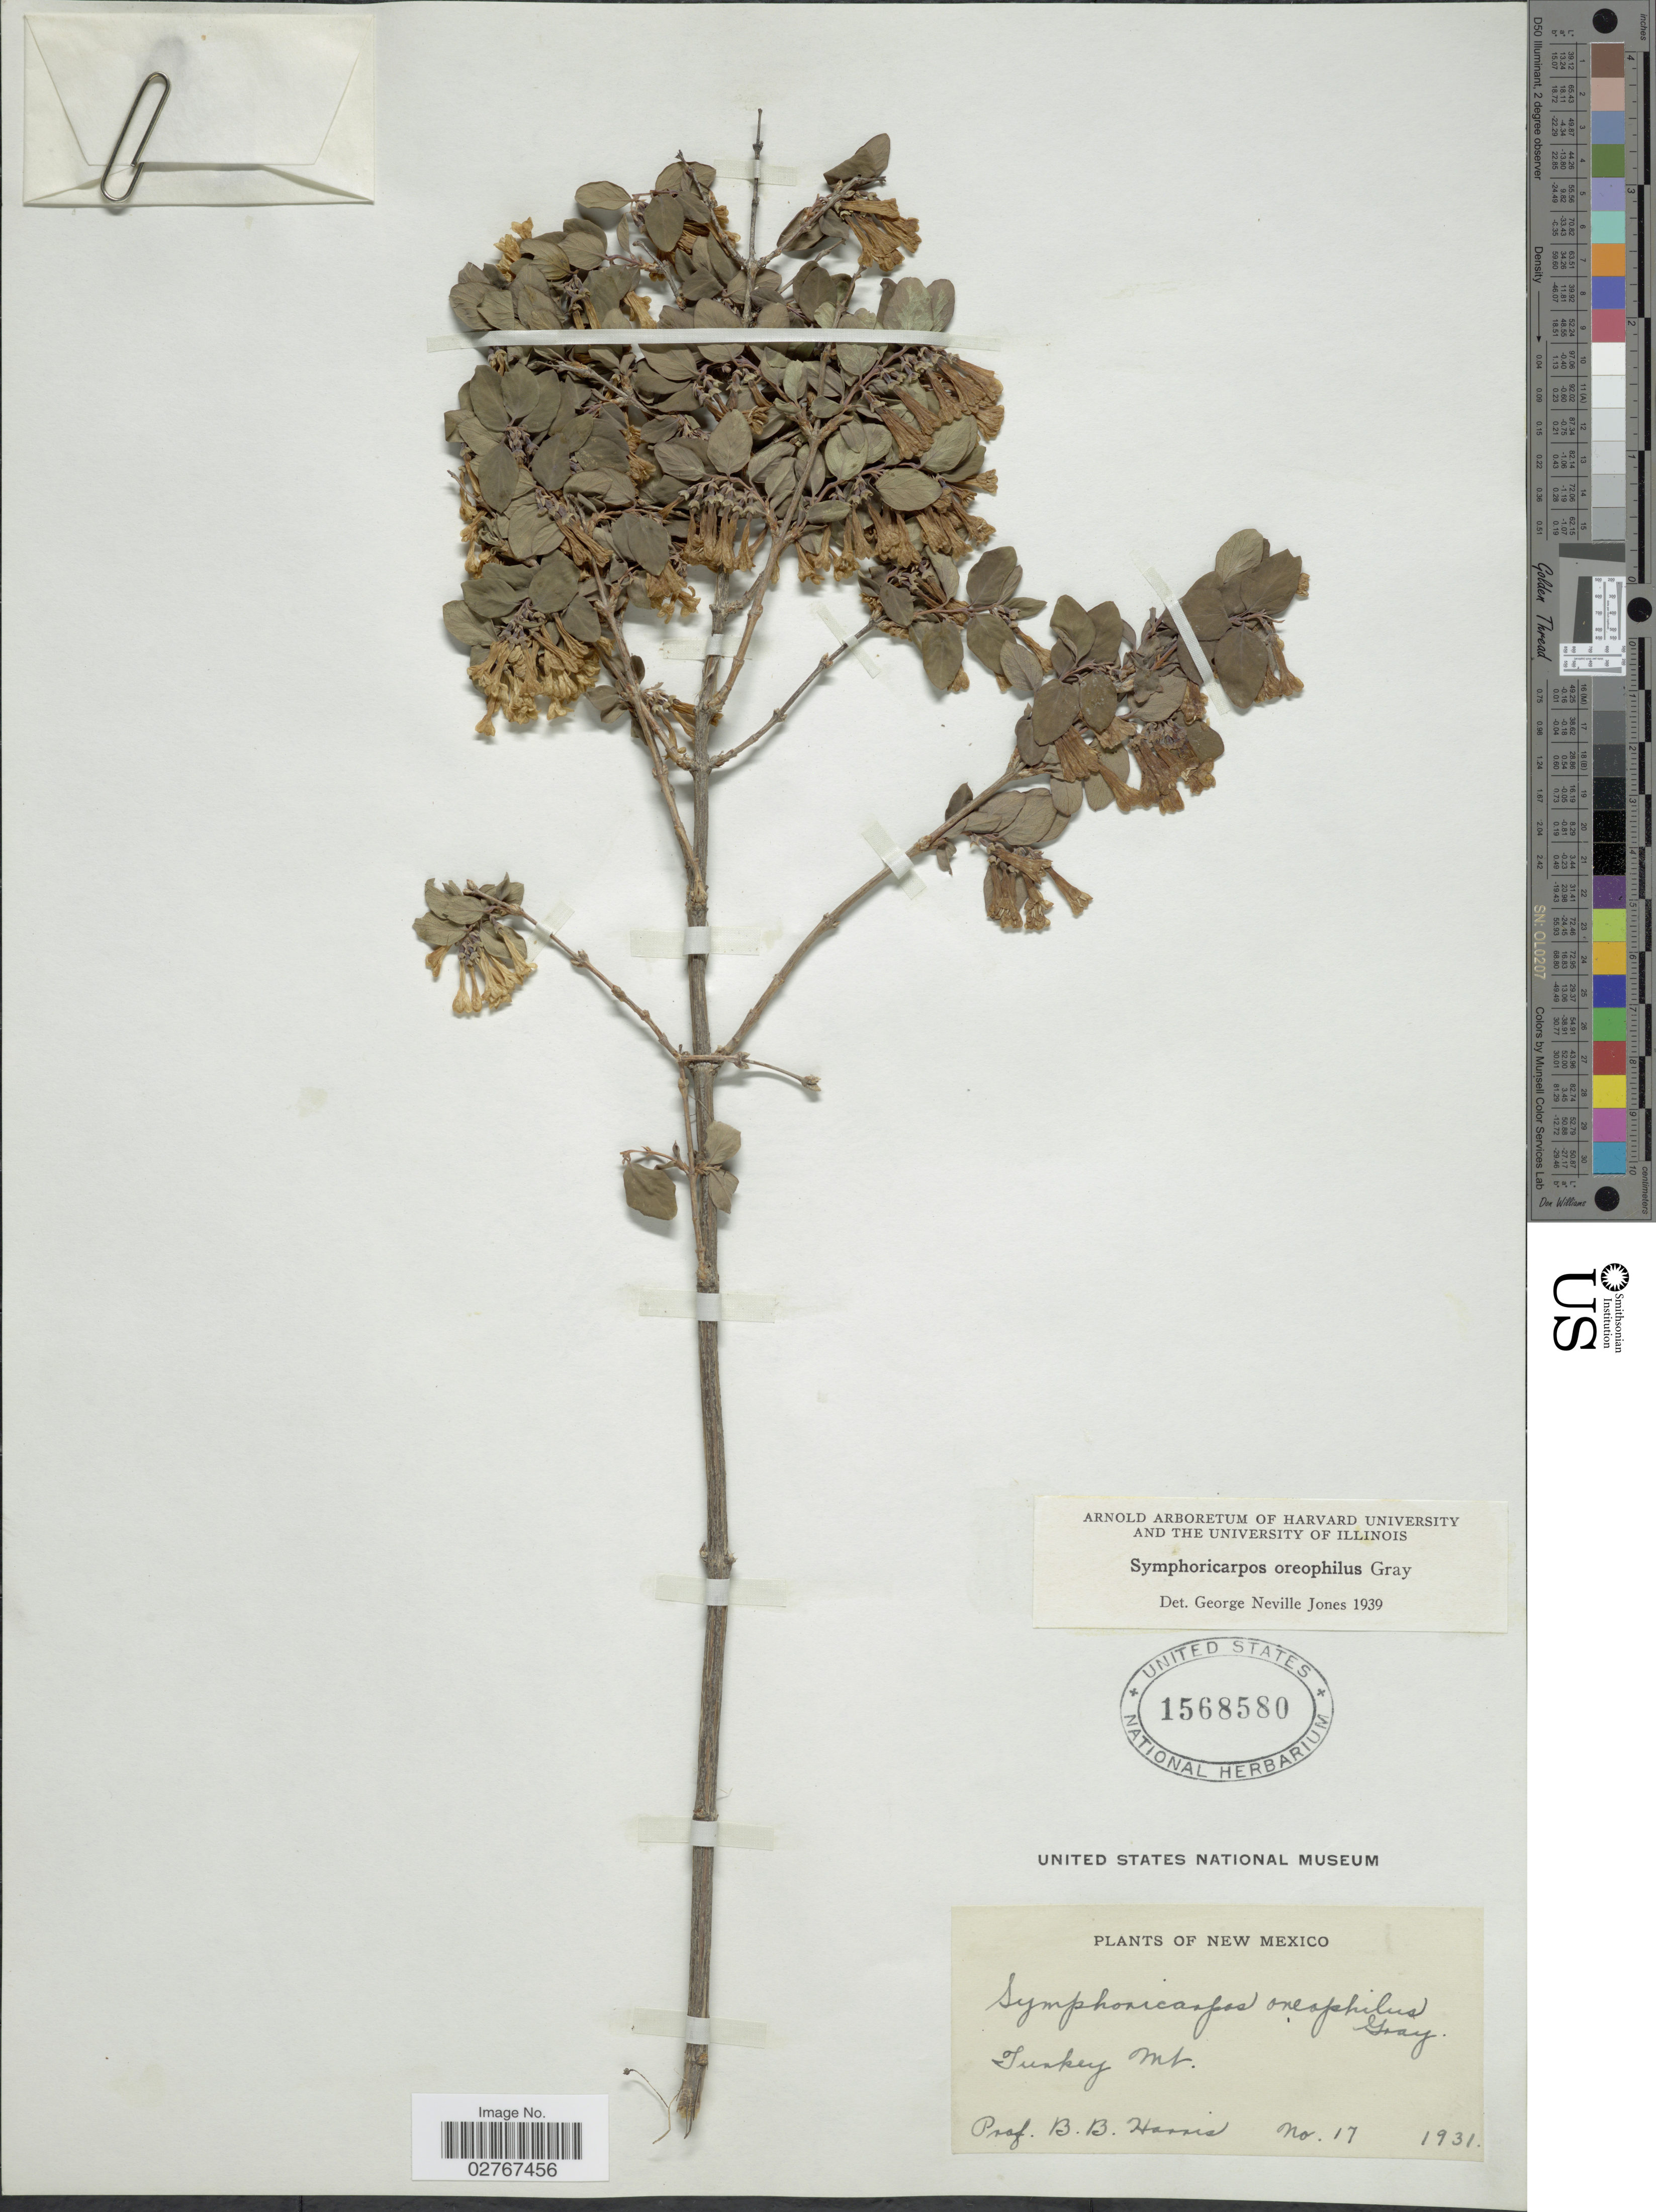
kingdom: Plantae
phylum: Tracheophyta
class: Magnoliopsida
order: Dipsacales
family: Caprifoliaceae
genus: Symphoricarpos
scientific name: Symphoricarpos oreophilus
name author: A. Gray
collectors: B. B. Harris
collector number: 17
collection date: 1931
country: United States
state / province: New Mexico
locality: Turkey Mt.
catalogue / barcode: US 1568580